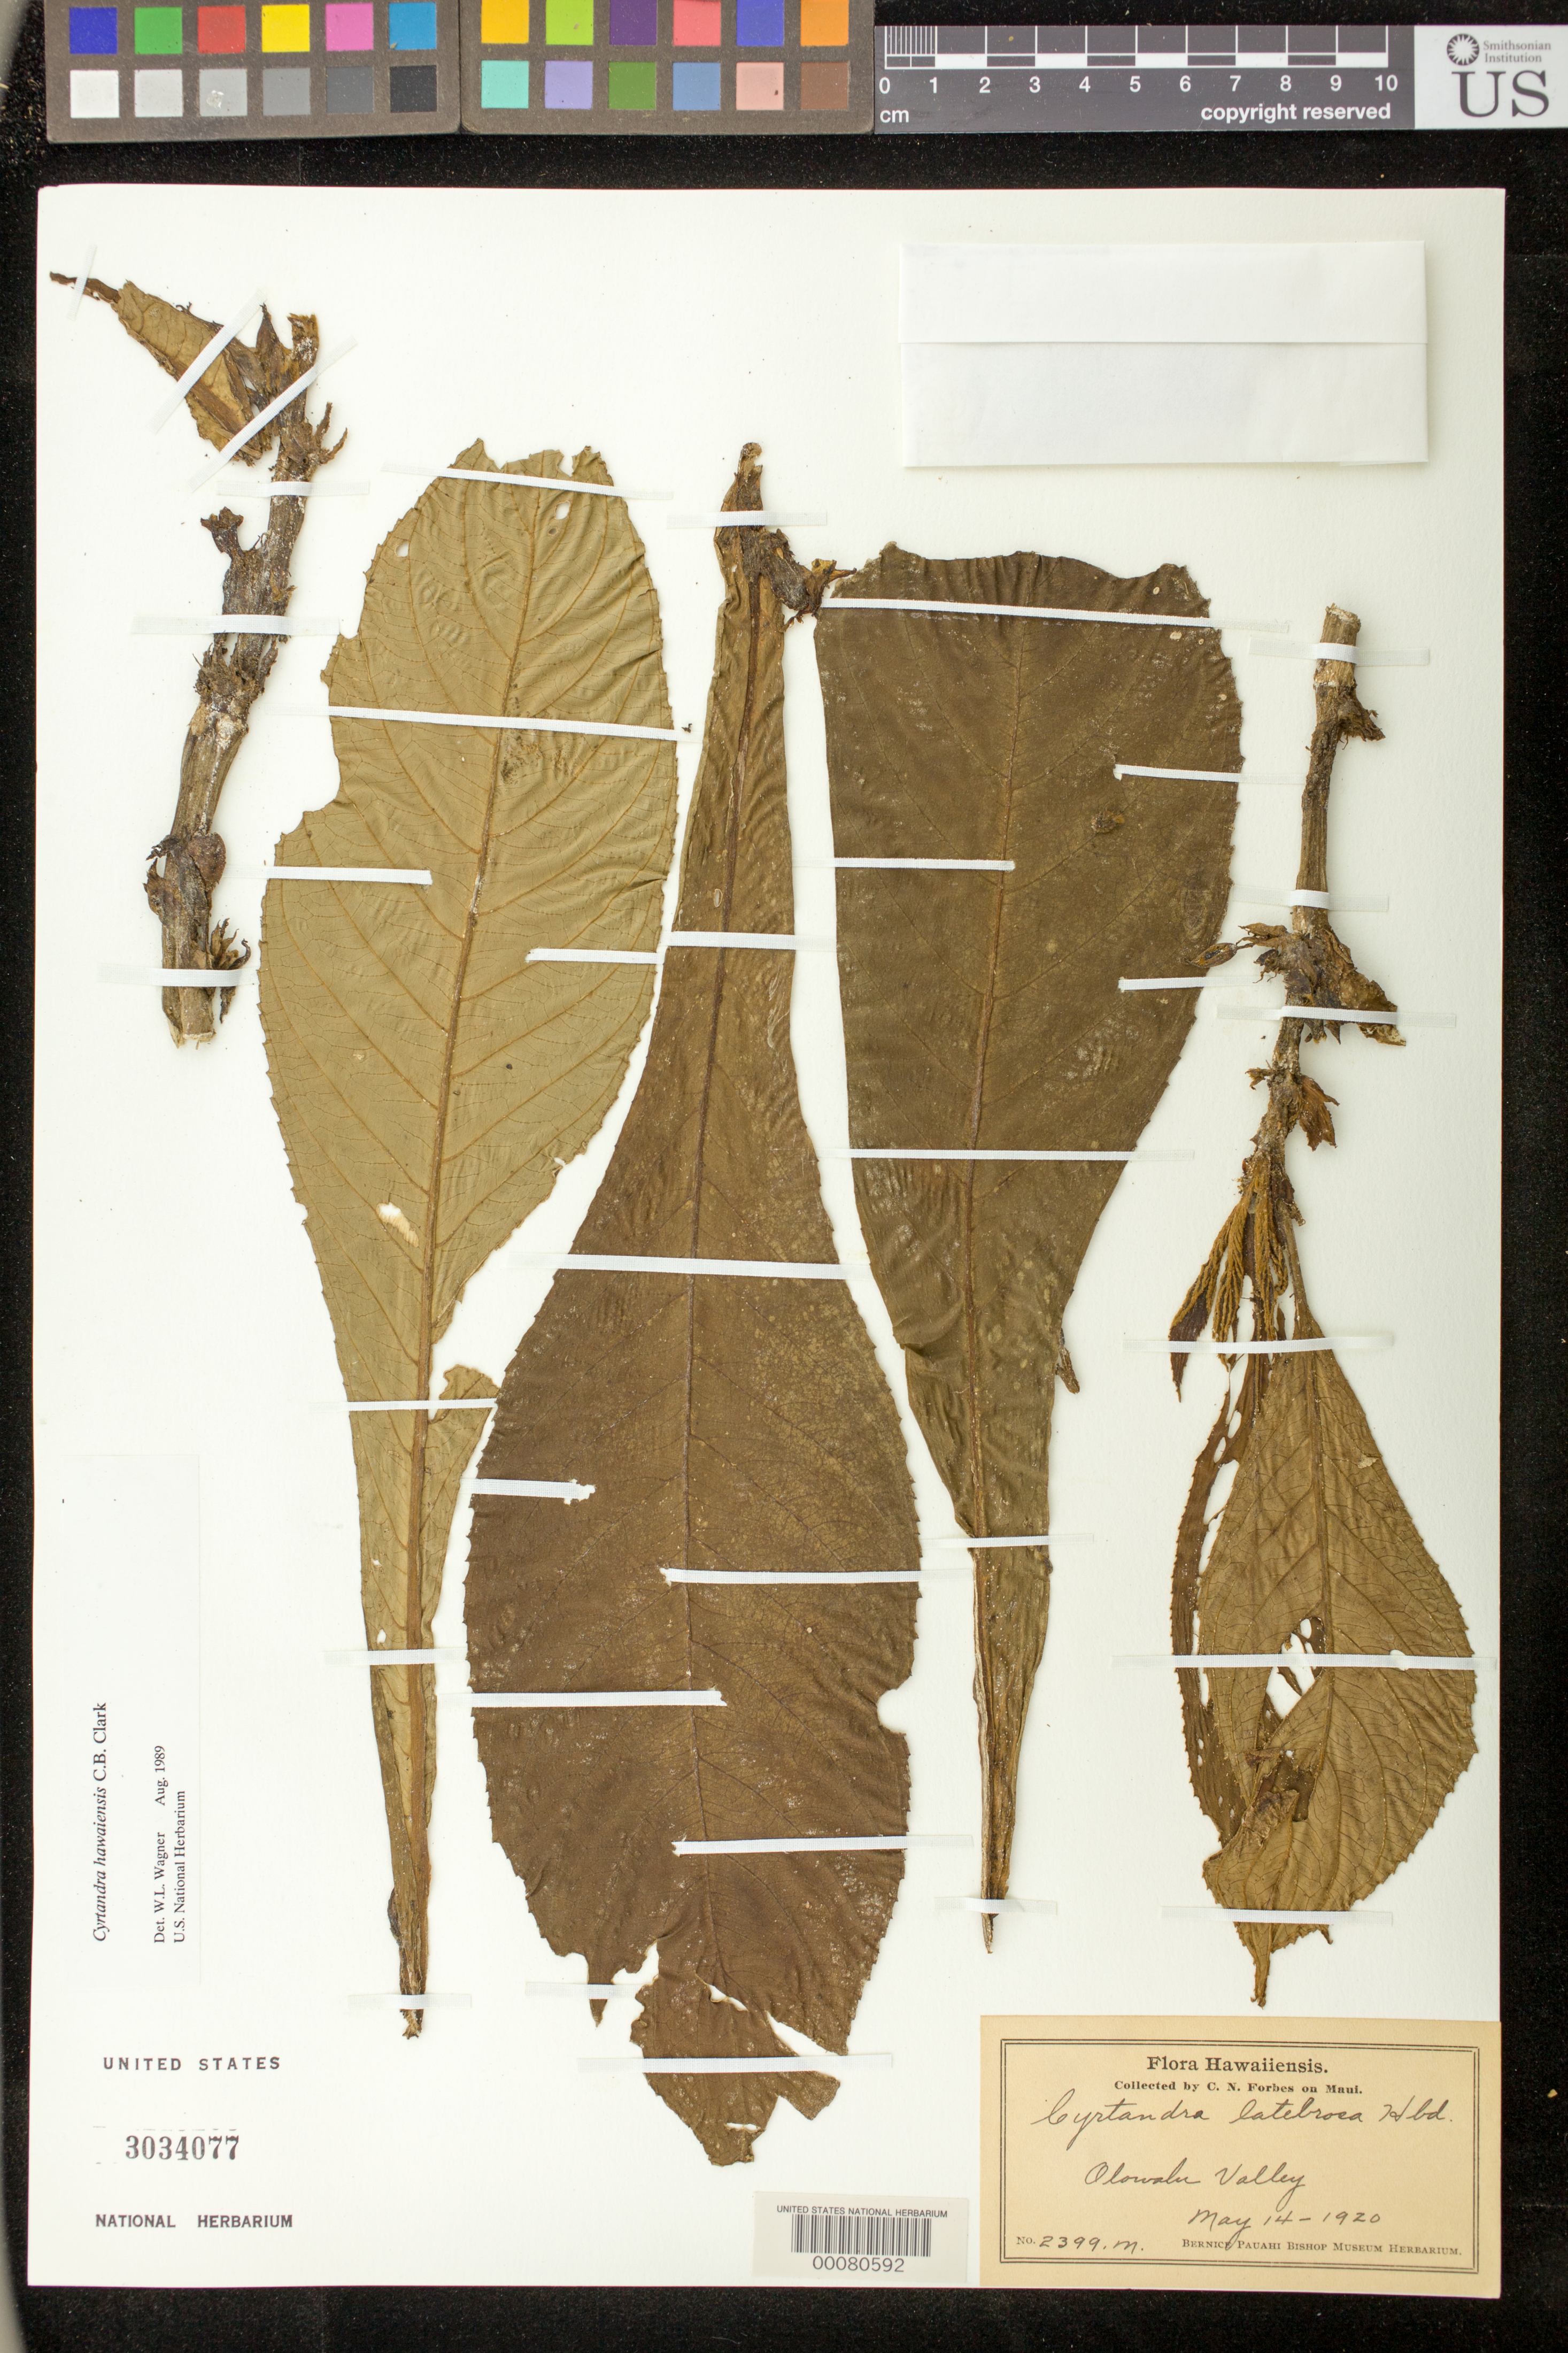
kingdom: Plantae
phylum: Tracheophyta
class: Magnoliopsida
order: Lamiales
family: Gesneriaceae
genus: Cyrtandra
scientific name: Cyrtandra hawaiensis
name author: C.B. Clarke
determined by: Wagner, W. L., (BOT), Smithsonian Institution - National Museum of Natural History (UNITED STATES)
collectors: C. N. Forbes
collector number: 2399.M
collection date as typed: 14 May 1920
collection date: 1920-05-14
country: United States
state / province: Hawaii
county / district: Maui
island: Maui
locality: Olowalu valley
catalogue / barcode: US 3034077